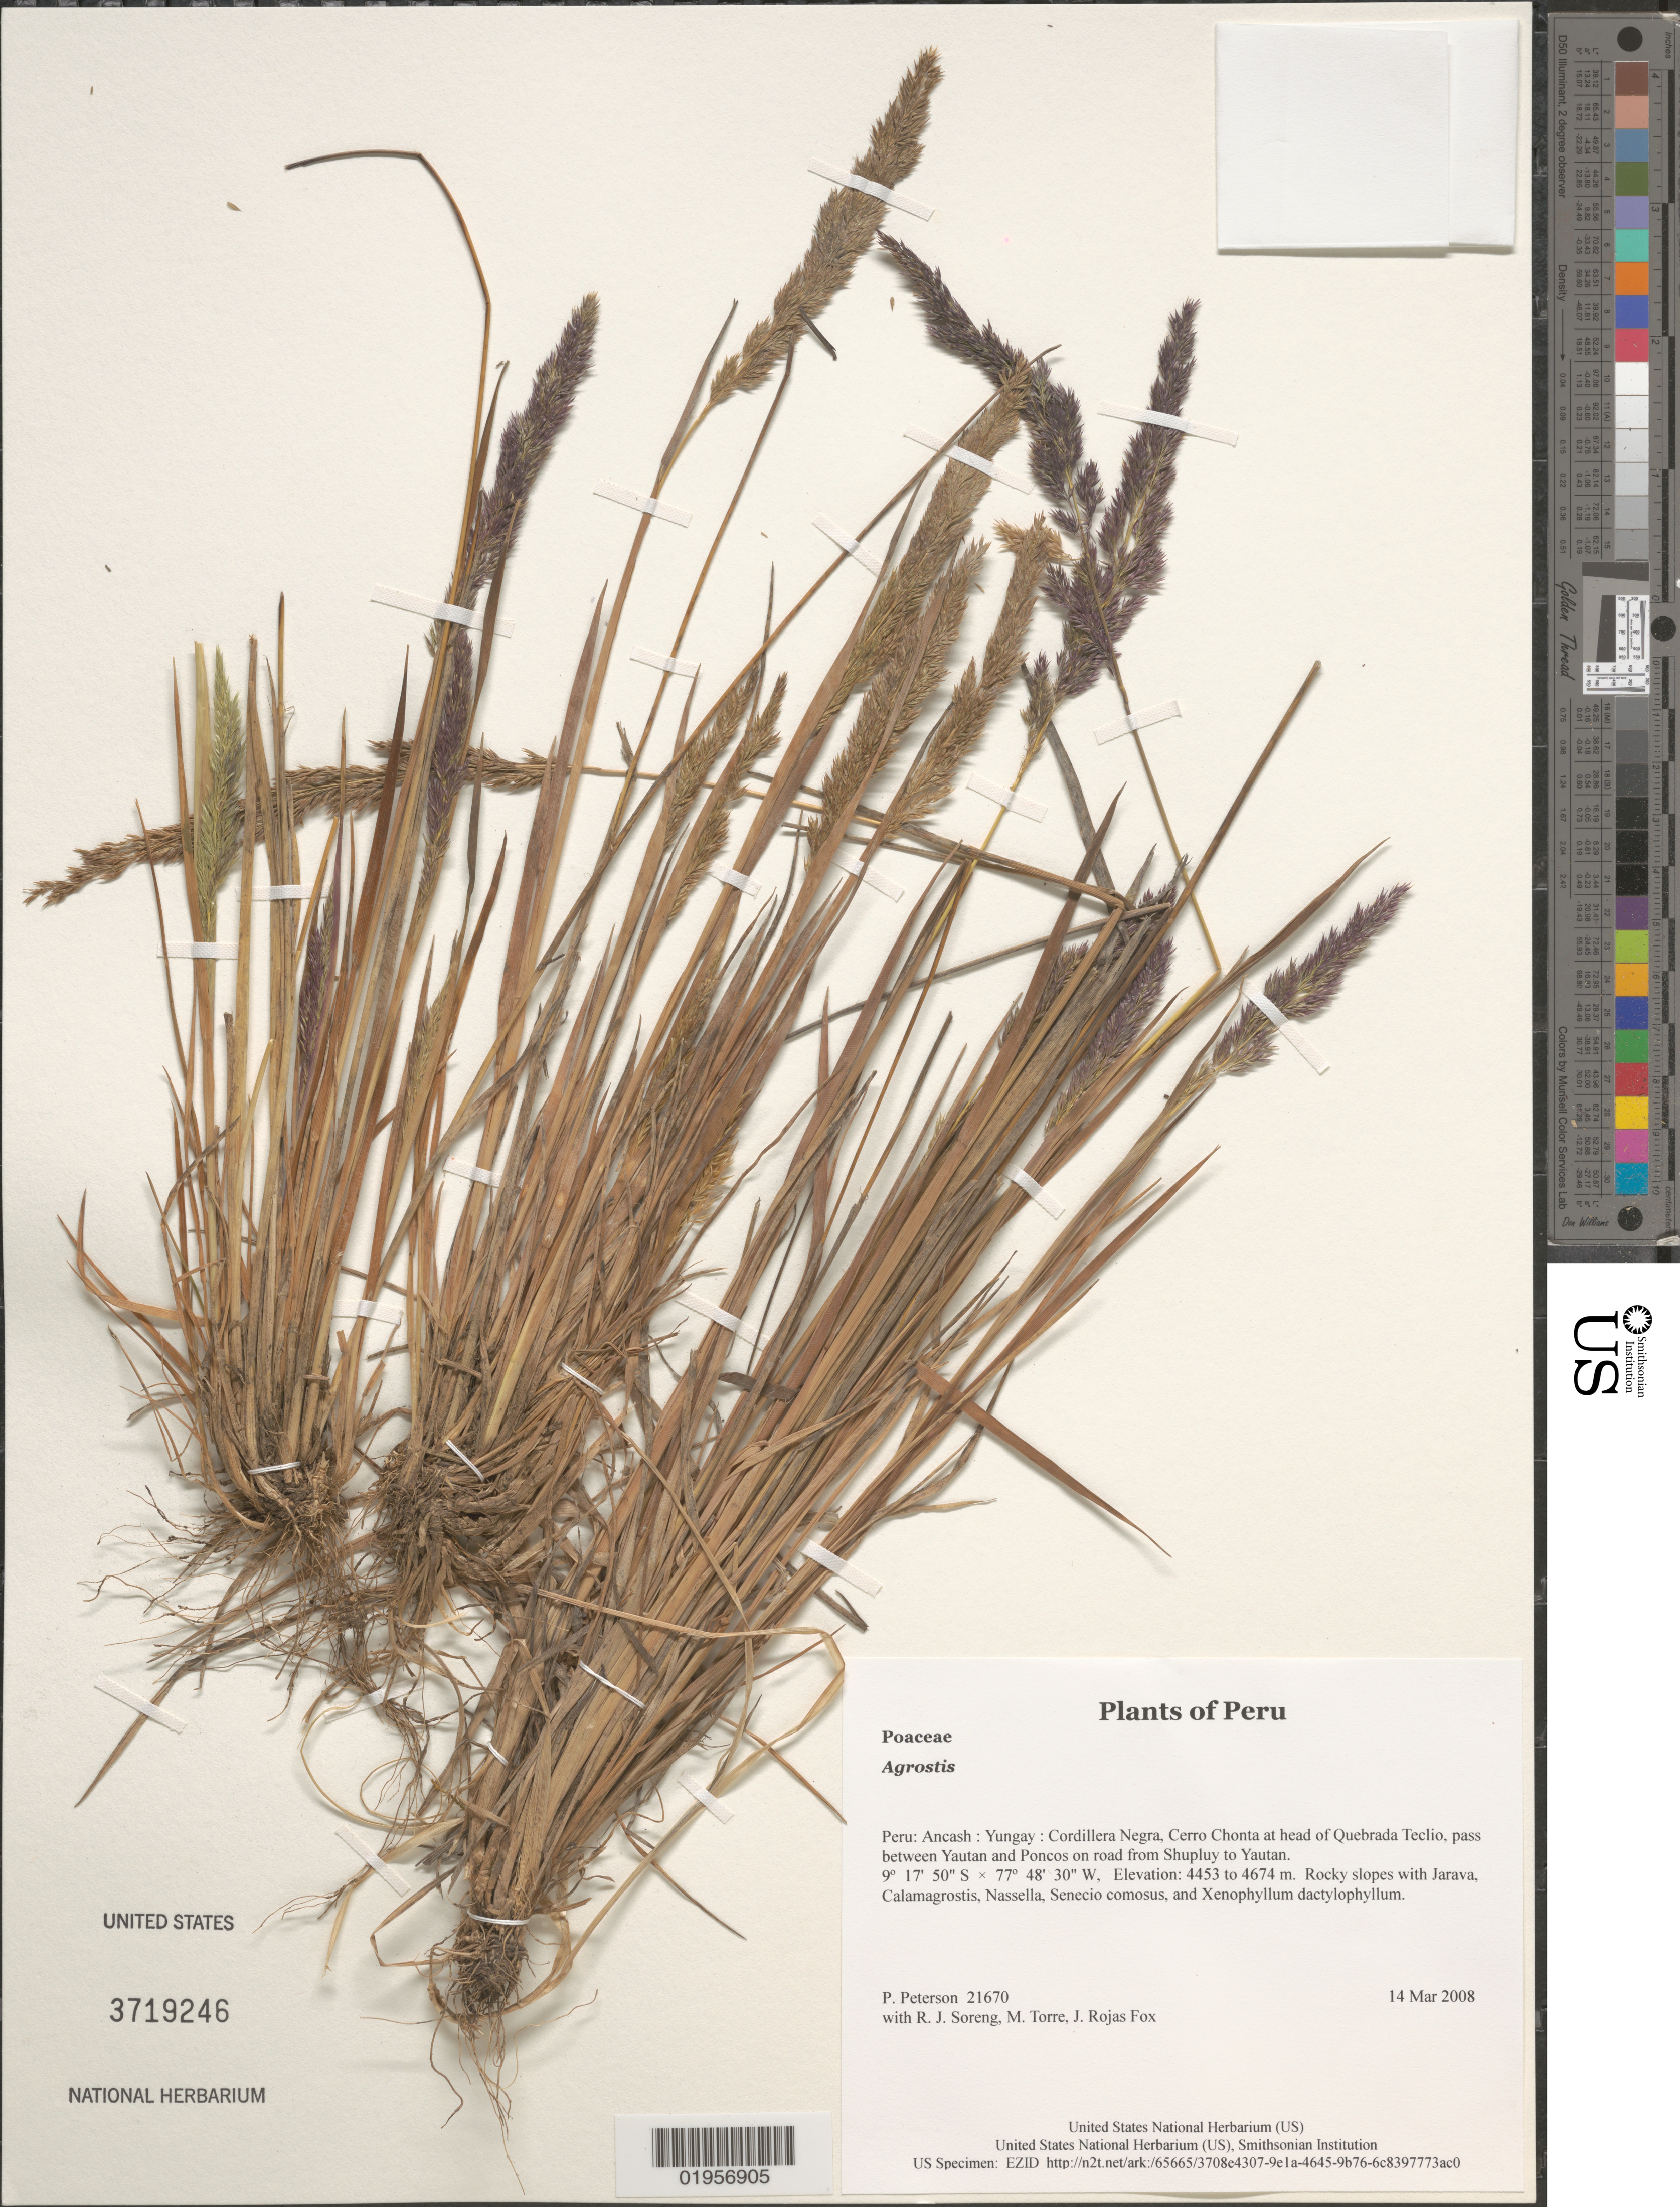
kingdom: Plantae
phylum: Tracheophyta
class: Liliopsida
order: Poales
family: Poaceae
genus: Agrostis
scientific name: Agrostis sp.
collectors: P. M. Peterson, R. J. Soreng, M. Torre & J. Rojas Fox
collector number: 21670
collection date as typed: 14 Mar 2008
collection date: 2008-03-14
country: Peru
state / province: Ancash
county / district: Yungay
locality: Cordillera Negra, Cerro Chonta at head of Quebrada Teclio, pass between Yautan and Poncos on road from Shupluy to Yautan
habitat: Rocky slopes with Jarava, Calamagrostis, Nassella, Senecio comosus, and Xenophyllum dactylophyllum.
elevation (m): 4453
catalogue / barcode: US 3719246